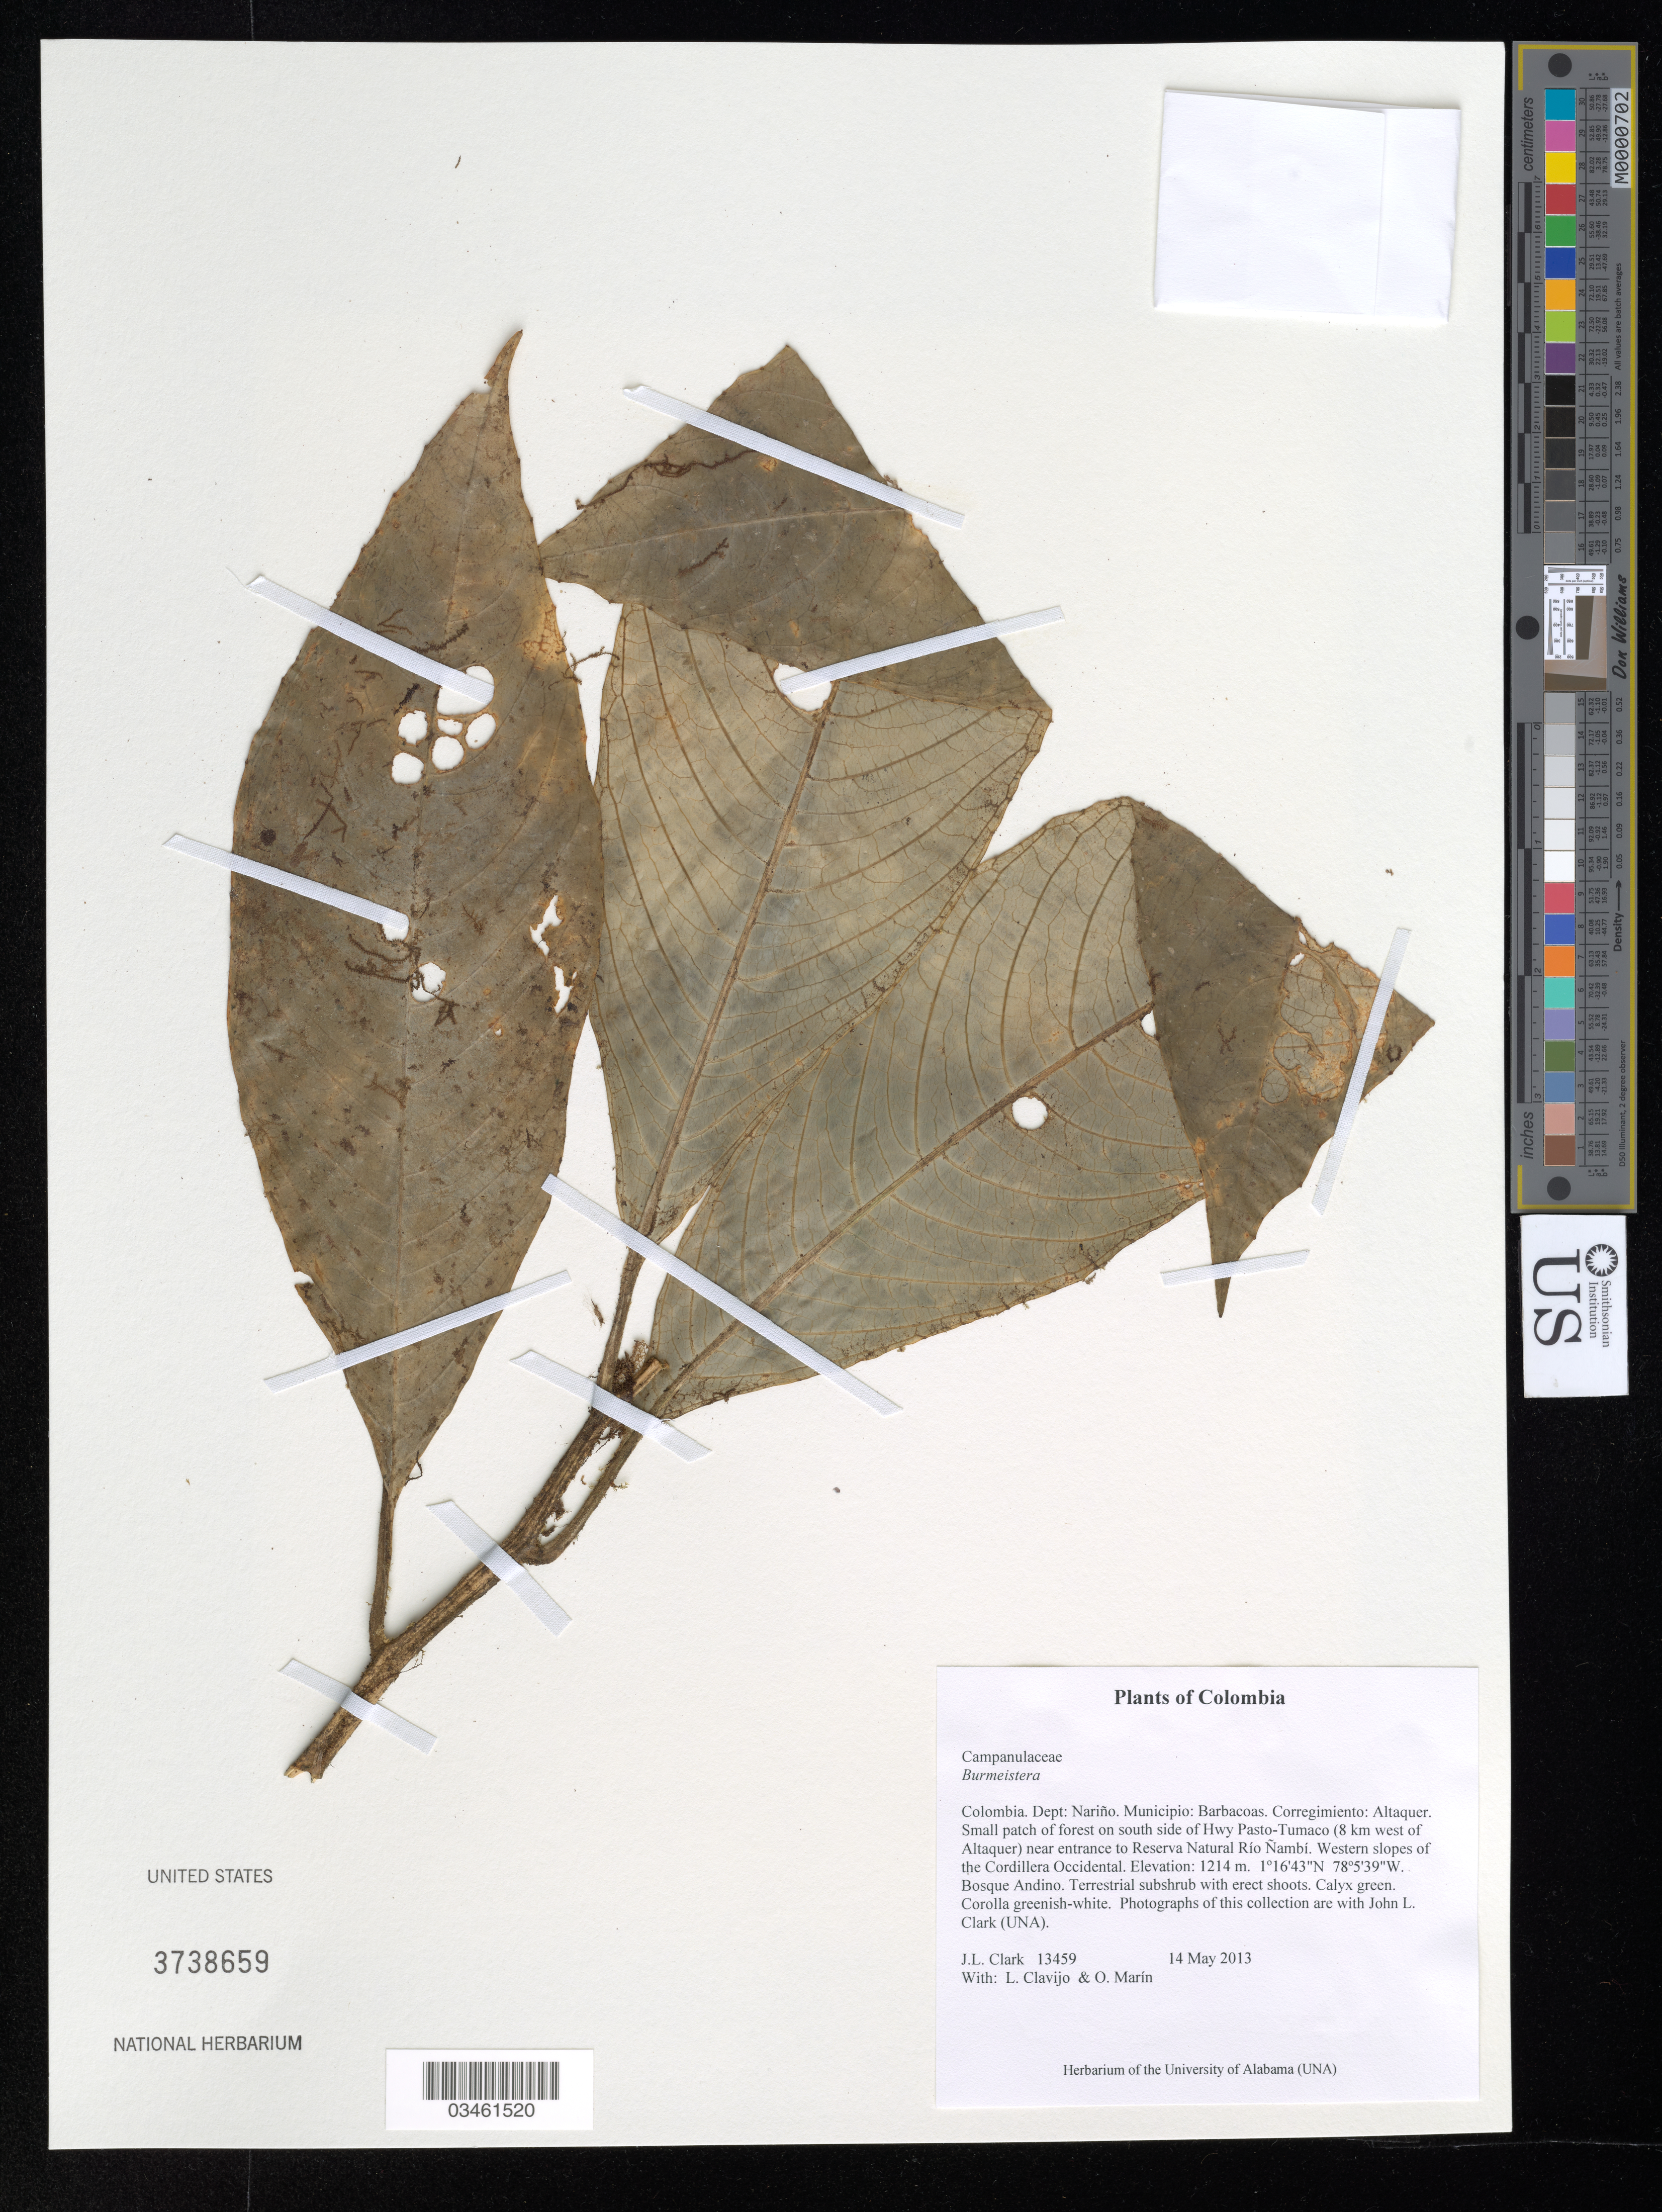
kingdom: Plantae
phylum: Tracheophyta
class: Magnoliopsida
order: Asterales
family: Campanulaceae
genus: Burmeistera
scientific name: Burmeistera sp.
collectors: J. L. Clark, L. Clavijo & O. Marín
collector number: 13459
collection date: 2013-05-14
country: Colombia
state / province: Nariño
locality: Dept: Nariño. Municipio: Barbacoas. Corregimiento: Altaquer. Small patch of forest on south side of Hwy Pasto-Tumaco (8 km west of Altaquer) near entrance to Reserva Natural Río Ñambí. Western slopes of the Cordillera Occidental.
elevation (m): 1214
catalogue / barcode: US 3738659